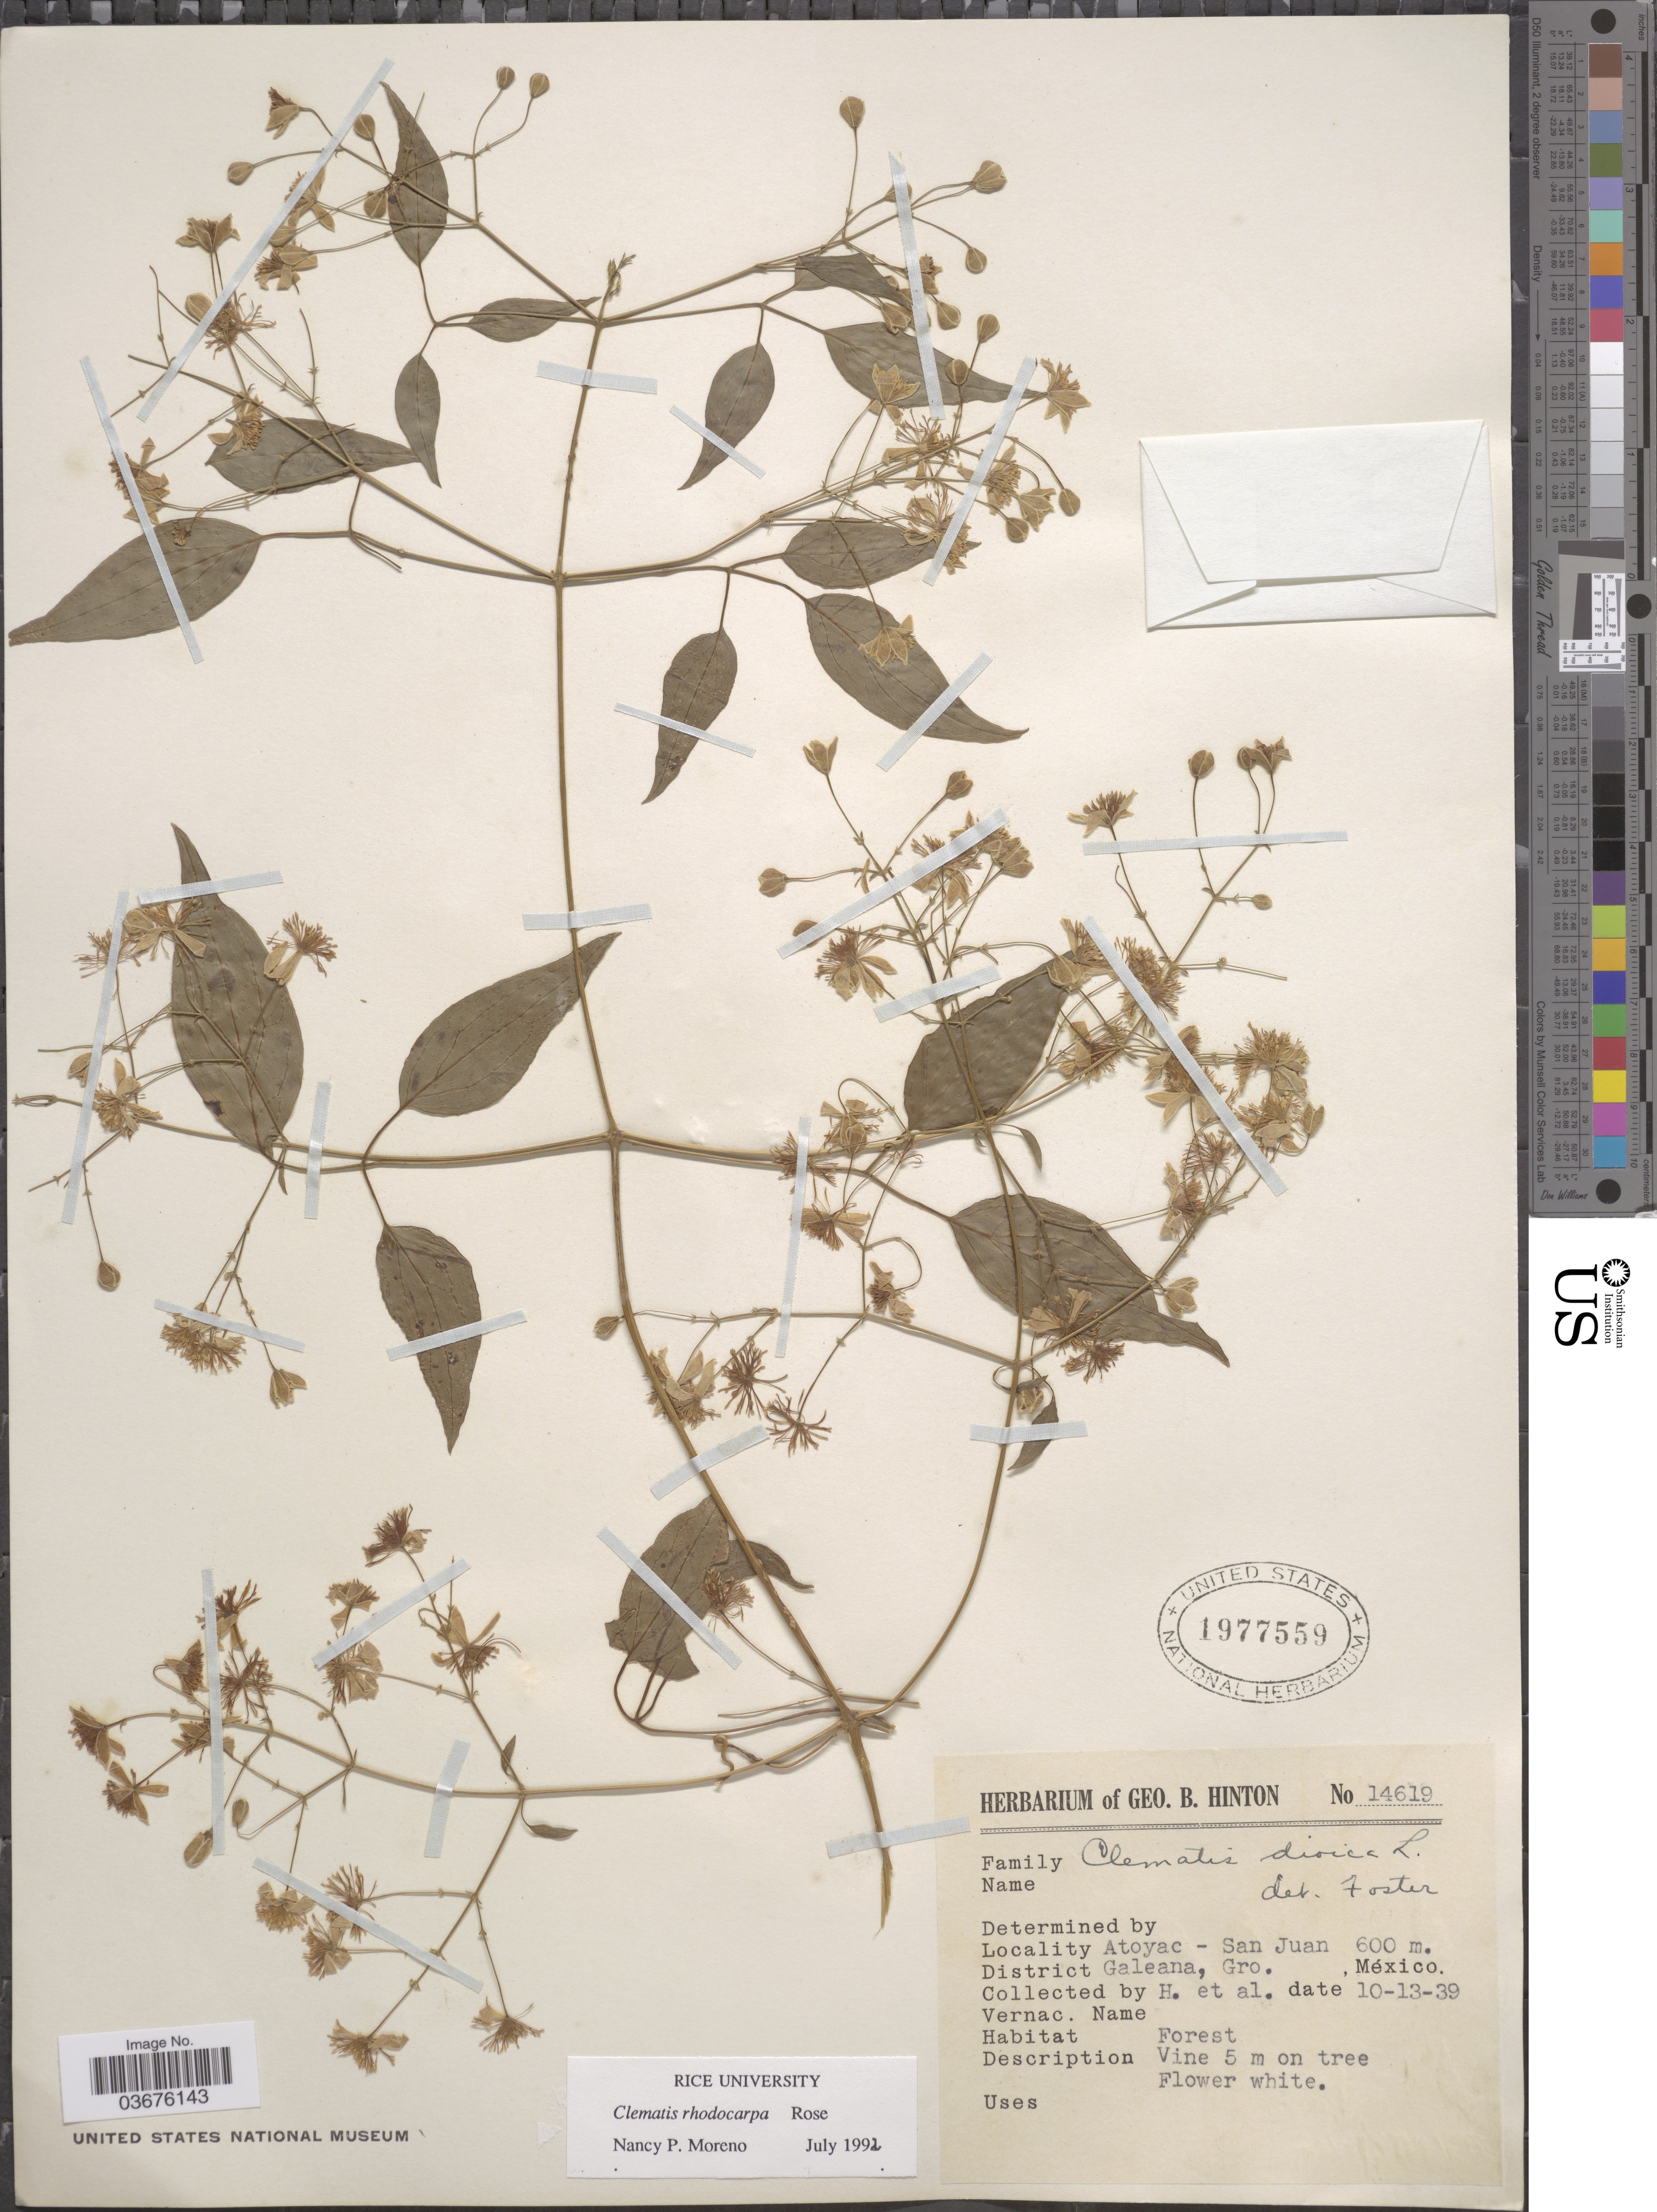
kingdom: Plantae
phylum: Tracheophyta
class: Magnoliopsida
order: Ranunculales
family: Ranunculaceae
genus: Clematis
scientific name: Clematis rhodocarpa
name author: Rose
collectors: G. B. Hinton & et al.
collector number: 14619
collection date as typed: Transcribed d/m/y: 13/10/39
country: Mexico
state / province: Guerrero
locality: Atoyac-San Juan. District Galeana.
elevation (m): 600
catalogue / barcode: US 1977559